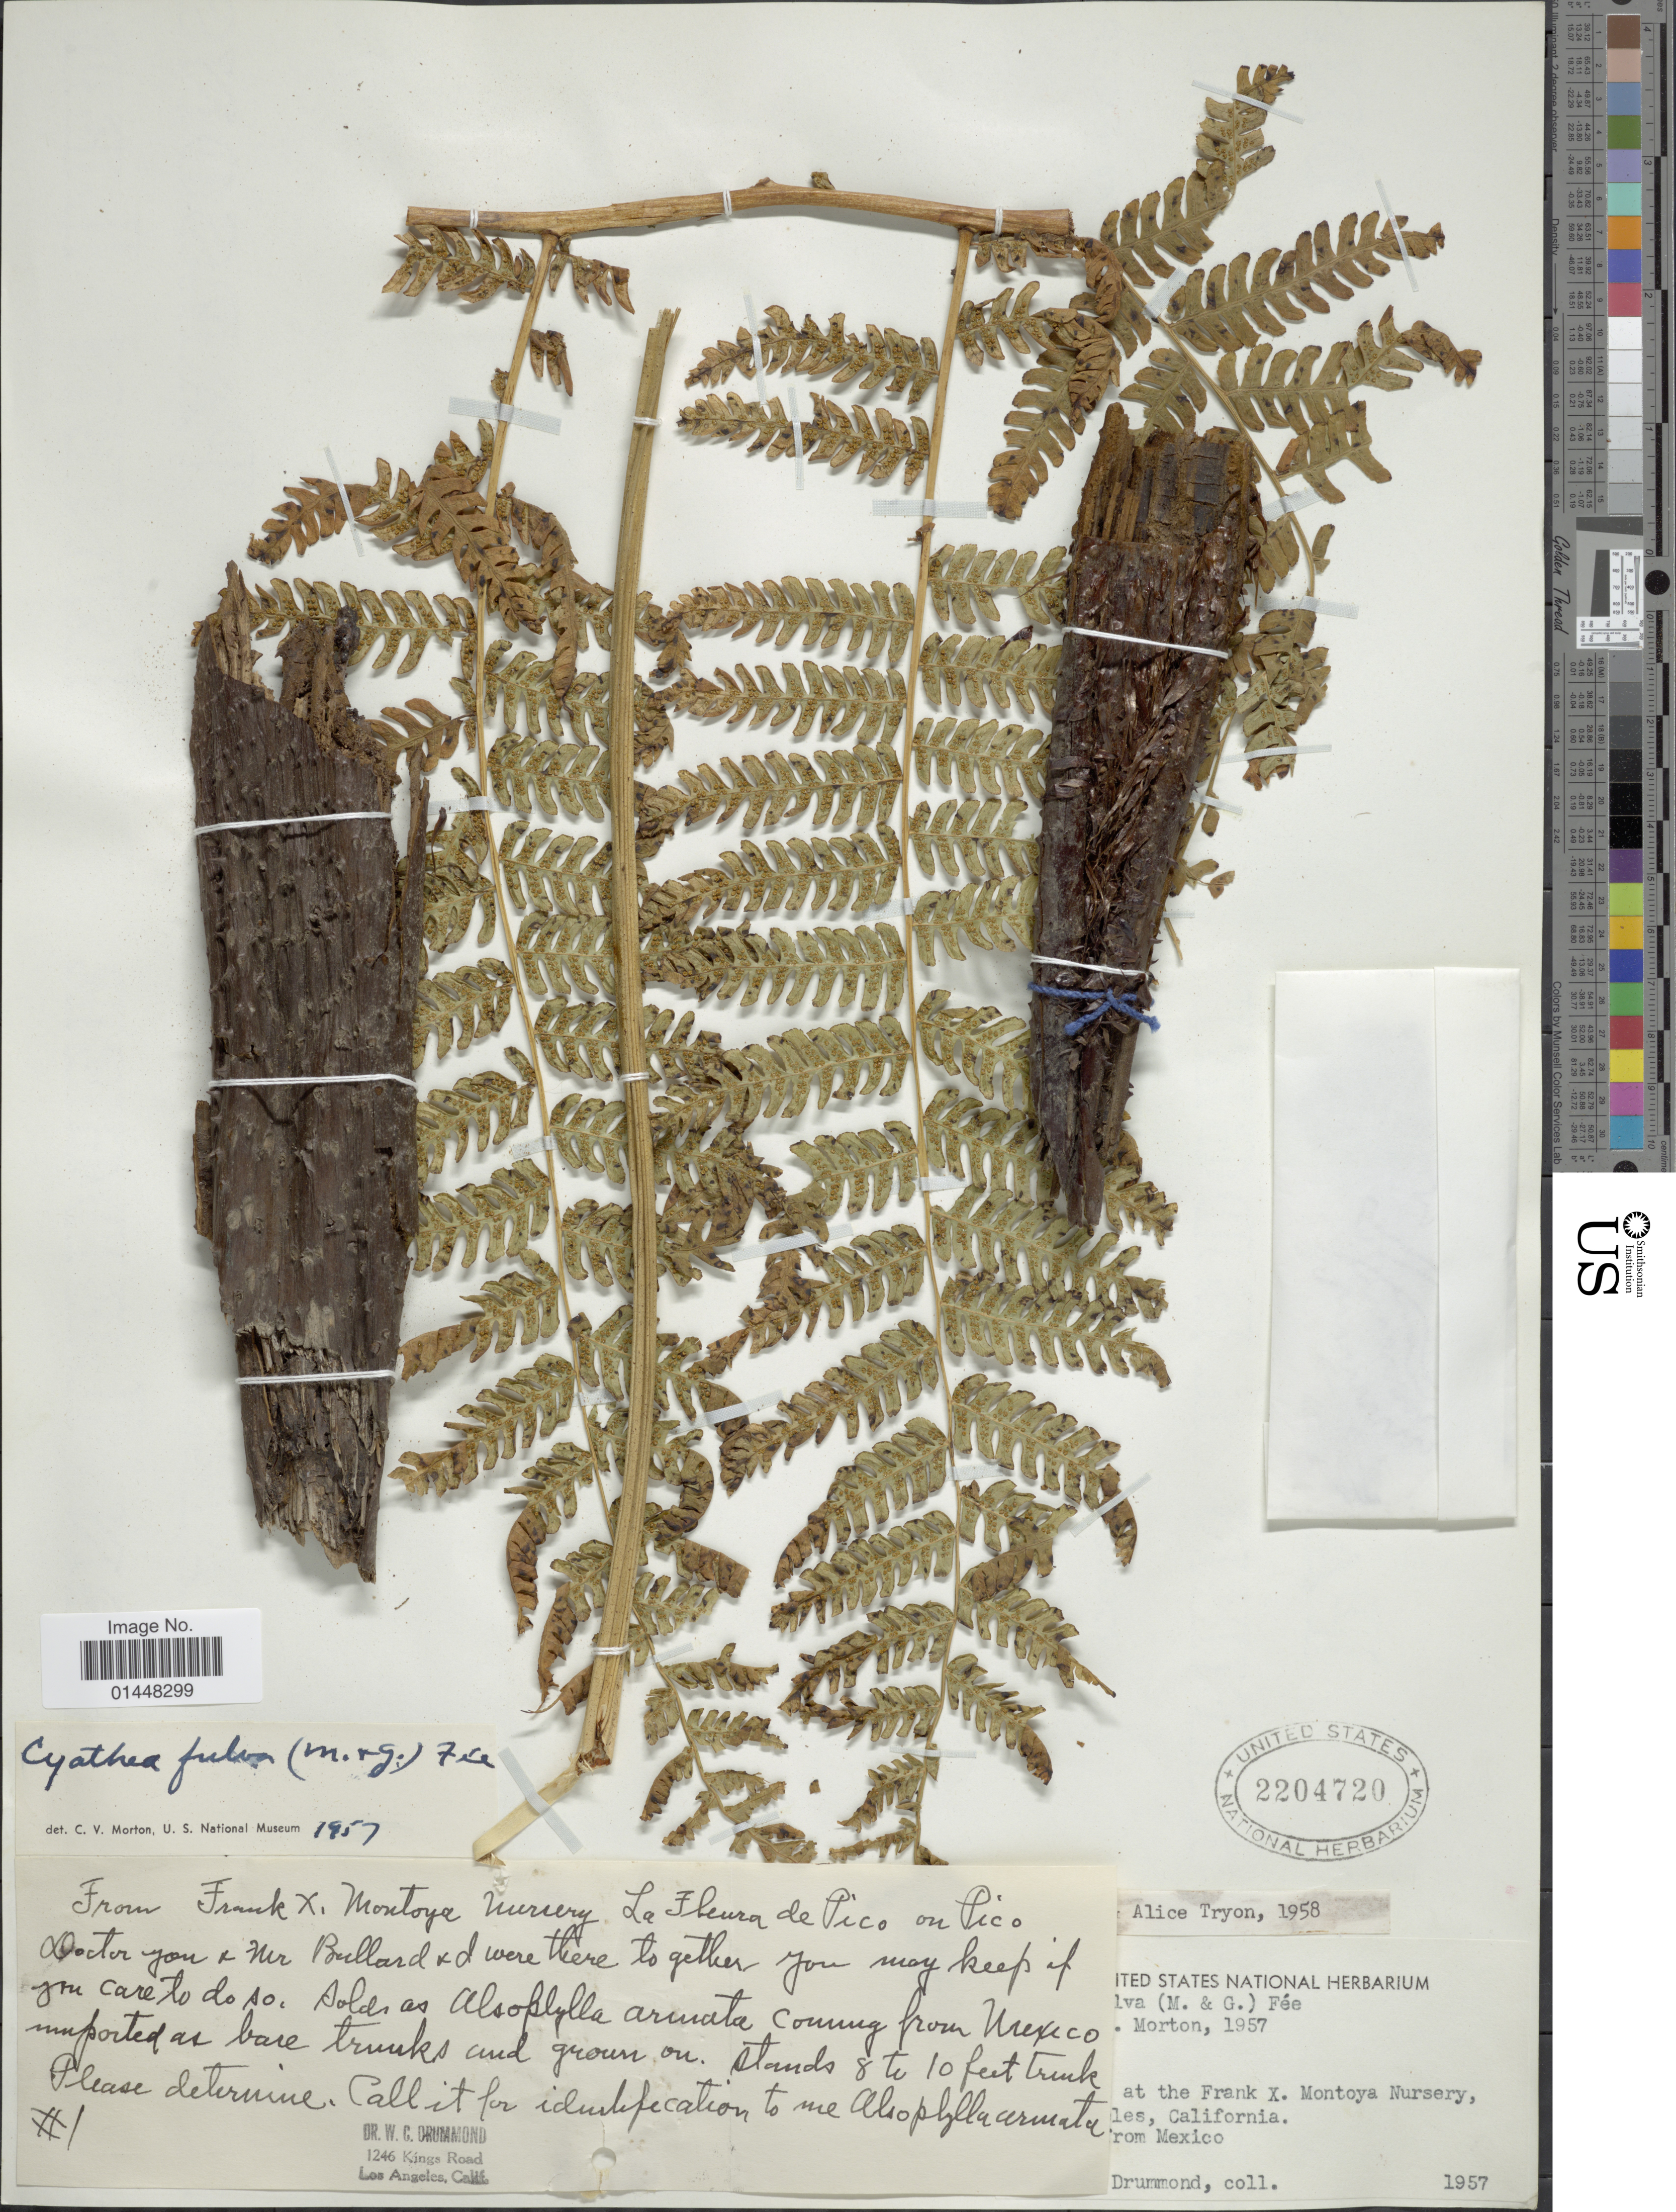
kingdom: Plantae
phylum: Tracheophyta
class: Polypodiopsida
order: Cyatheales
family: Cyatheaceae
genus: Cyathea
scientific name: Cyathea fulva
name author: (M. Martens & Galeotti) Fée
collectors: W. Drummond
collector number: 1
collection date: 1957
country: Mexico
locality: Frank X. Montoya Nursery. Pico on Pico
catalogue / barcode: US 2204720